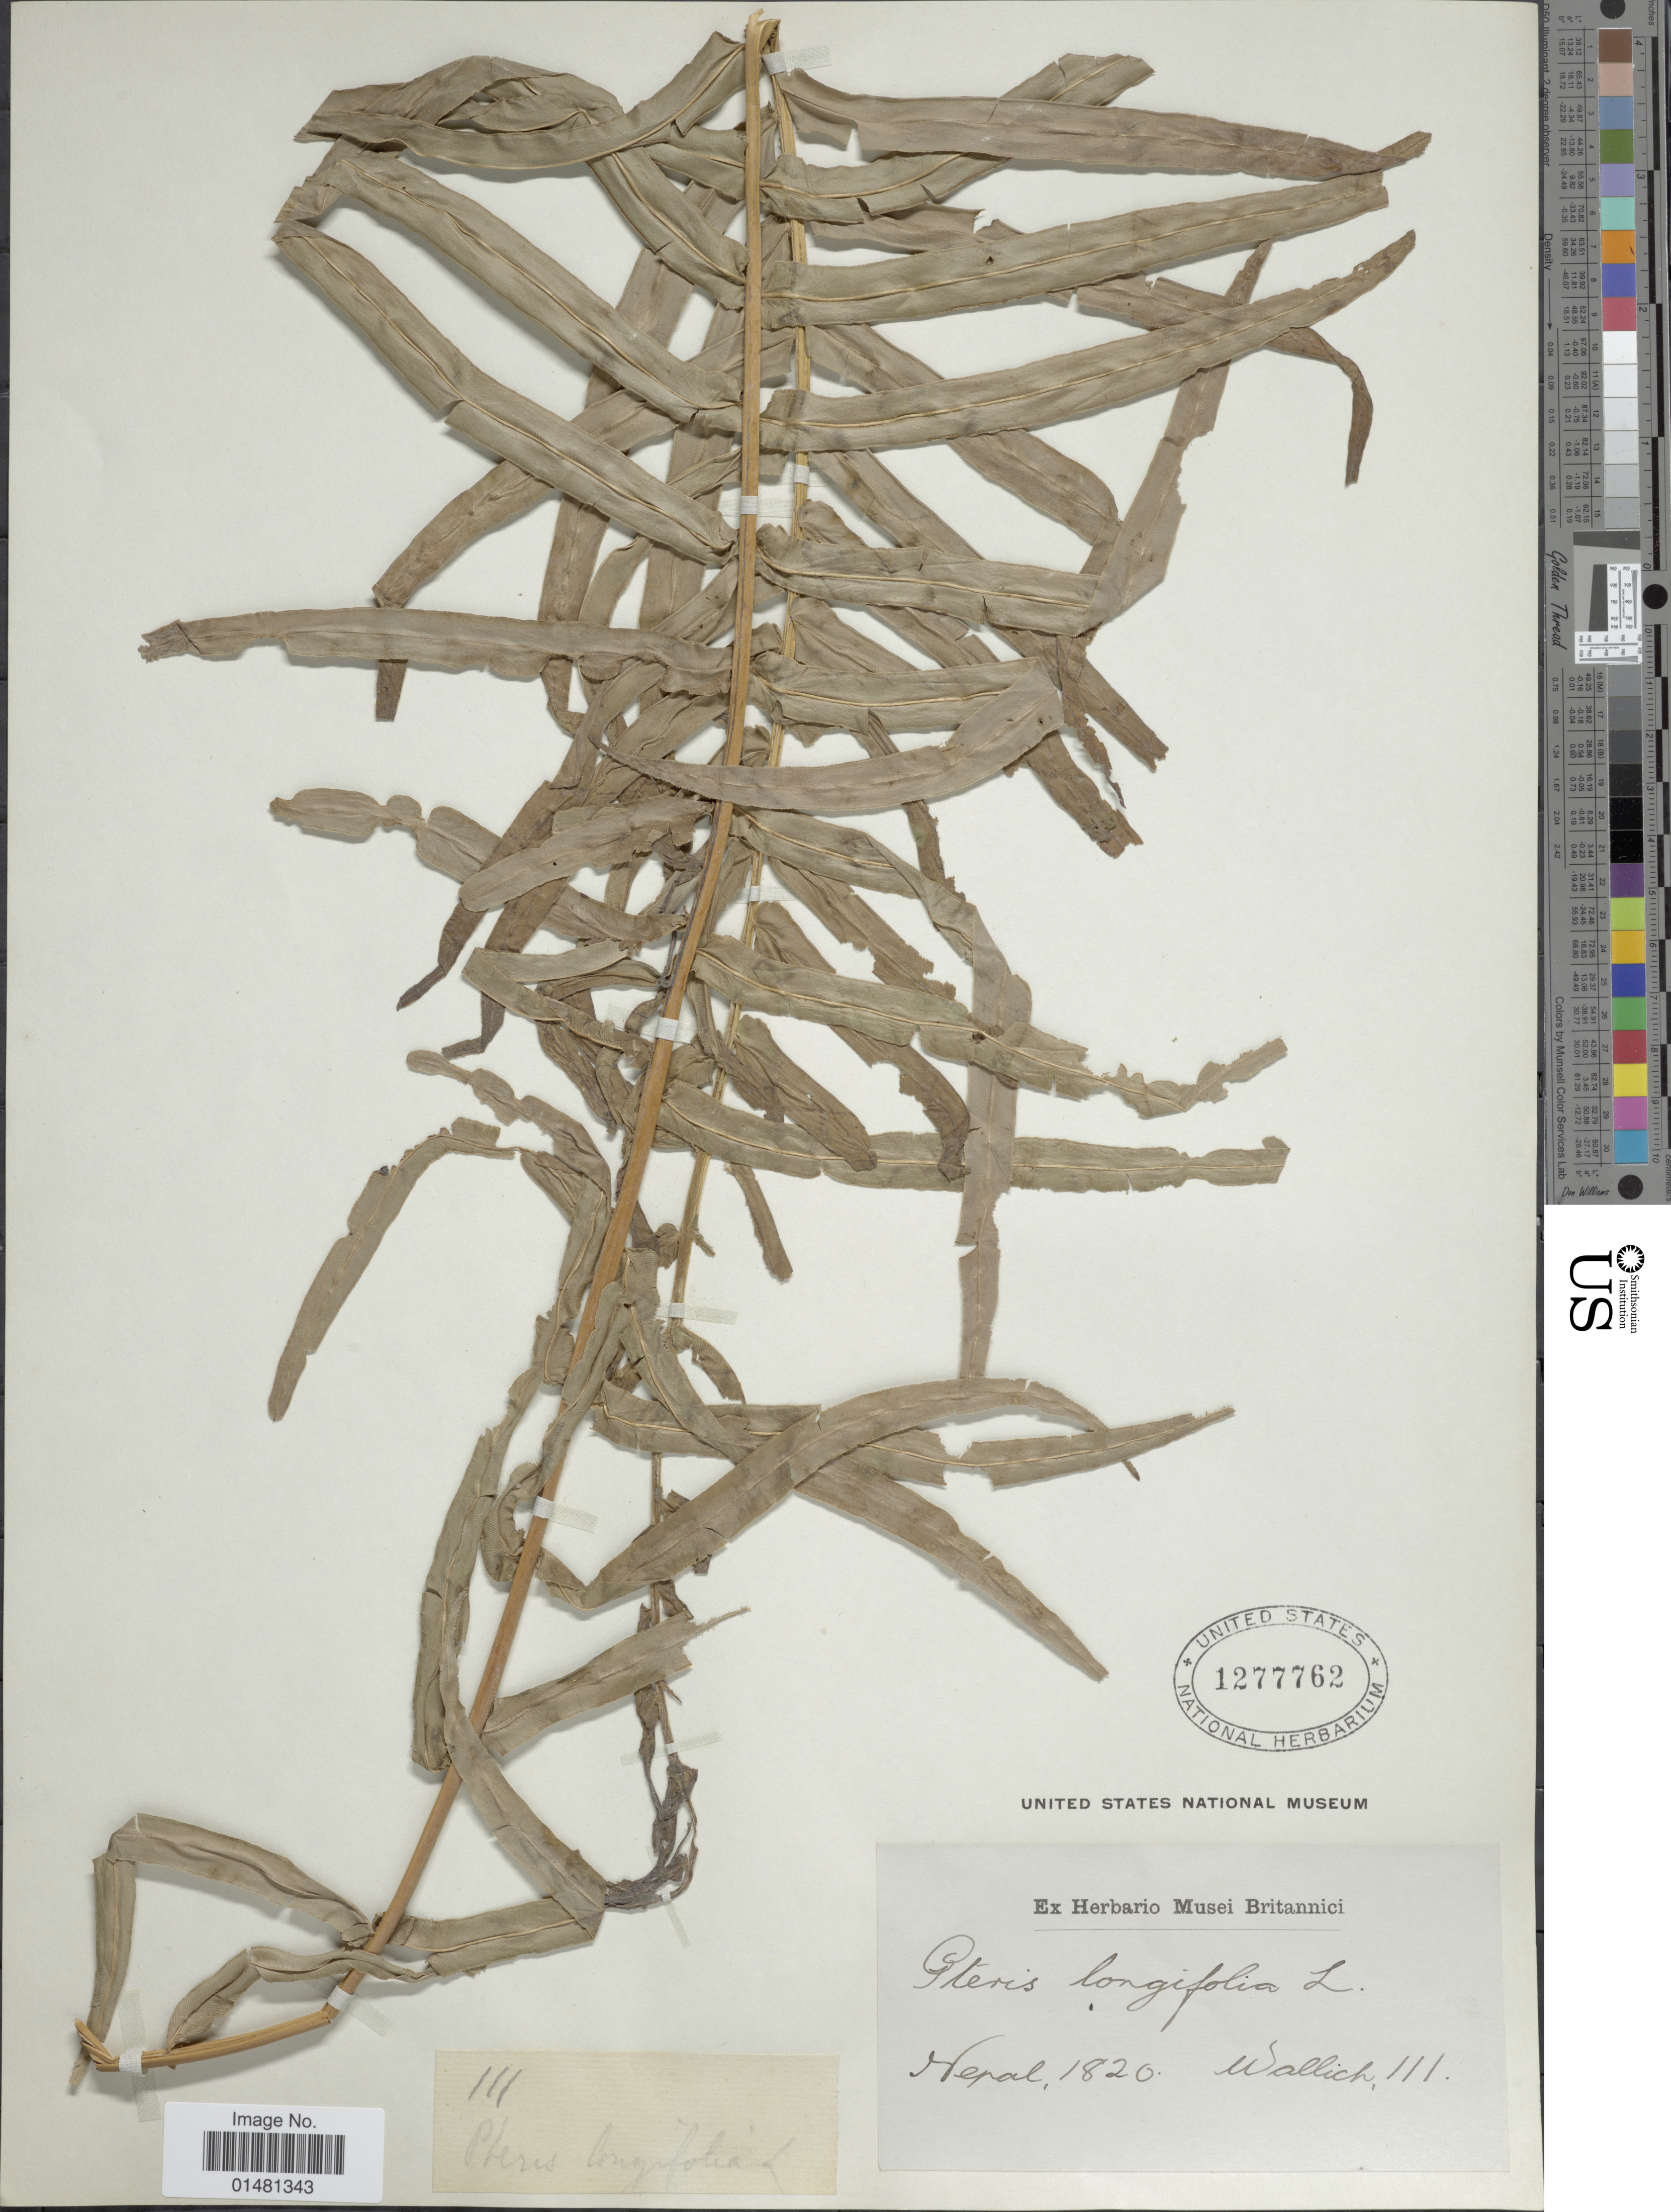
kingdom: Plantae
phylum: Tracheophyta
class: Polypodiopsida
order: Polypodiales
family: Pteridaceae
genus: Pteris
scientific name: Pteris vittata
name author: L.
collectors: -- Wallich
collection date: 1820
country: Nepal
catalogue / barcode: US 1277762